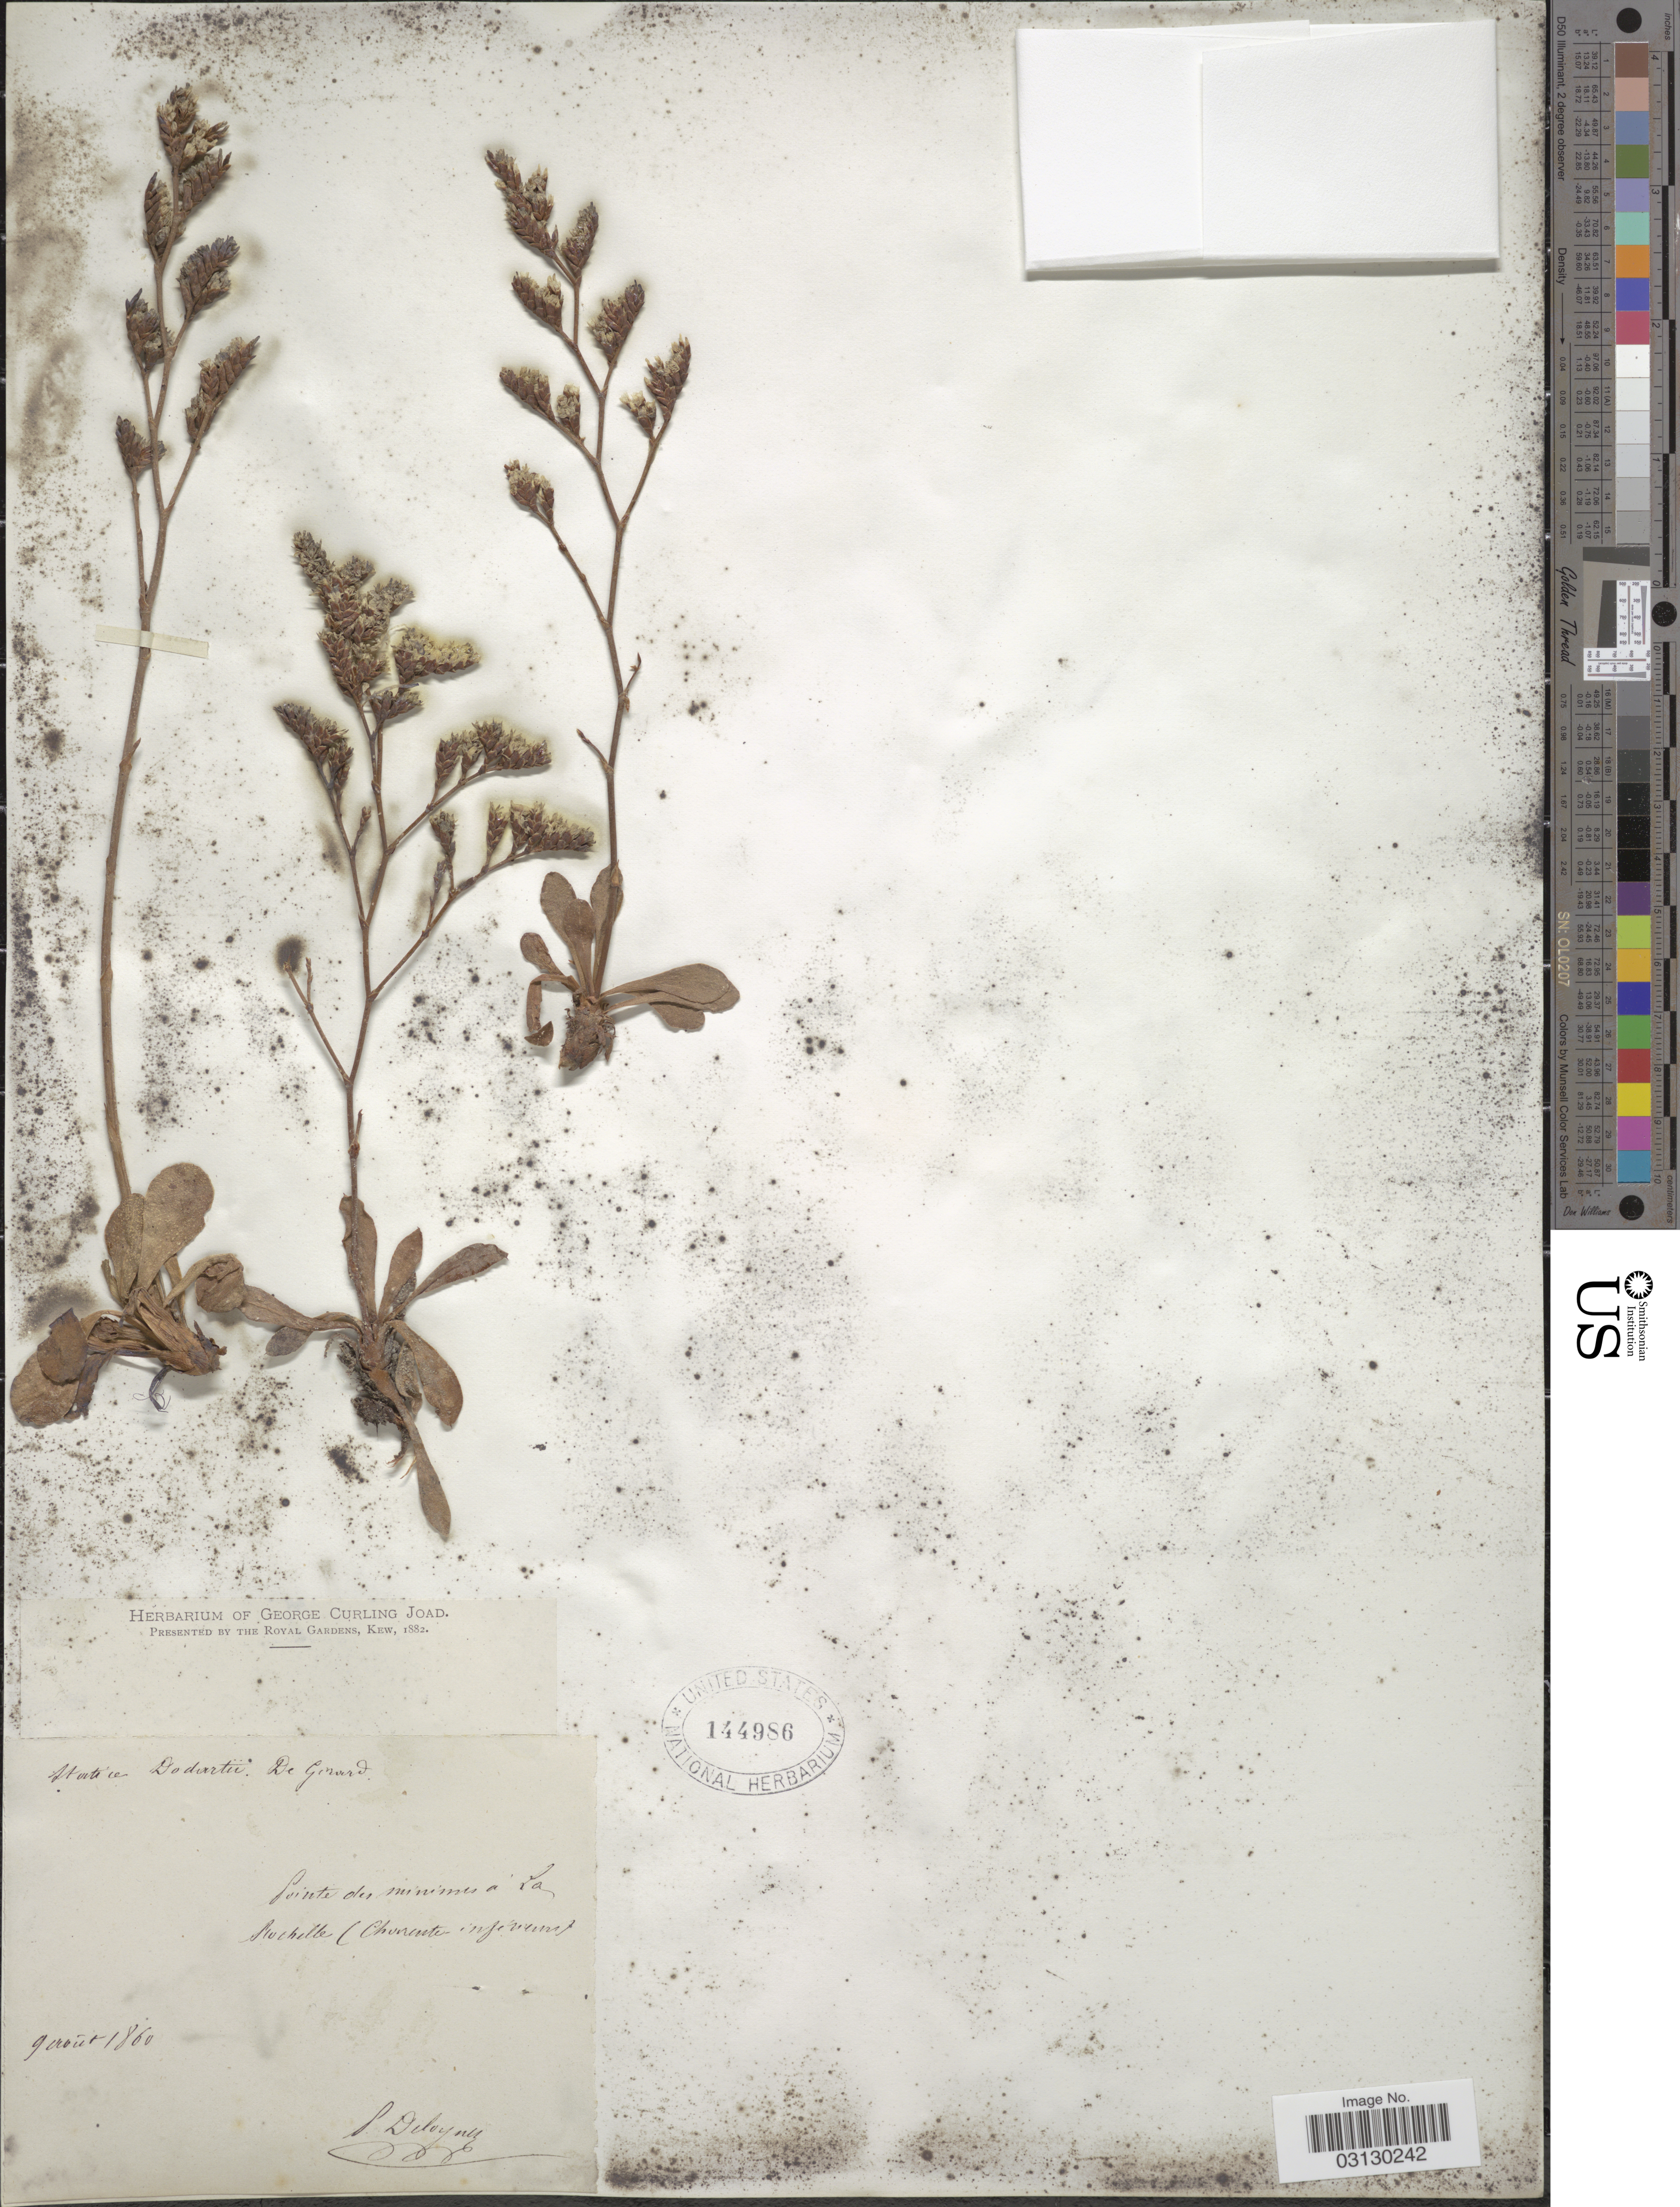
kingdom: Plantae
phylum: Tracheophyta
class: Magnoliopsida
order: Caryophyllales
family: Plumbaginaceae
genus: Limonium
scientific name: Limonium binervosum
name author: (G.E. Sm.) C.E.Salmon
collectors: P. Deloynes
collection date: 1860-08-09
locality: Pointe des minimes[interpreted] á La Rochelle[interpreted] (Chorante[interpreted] [illegible text]).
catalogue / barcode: US 144986